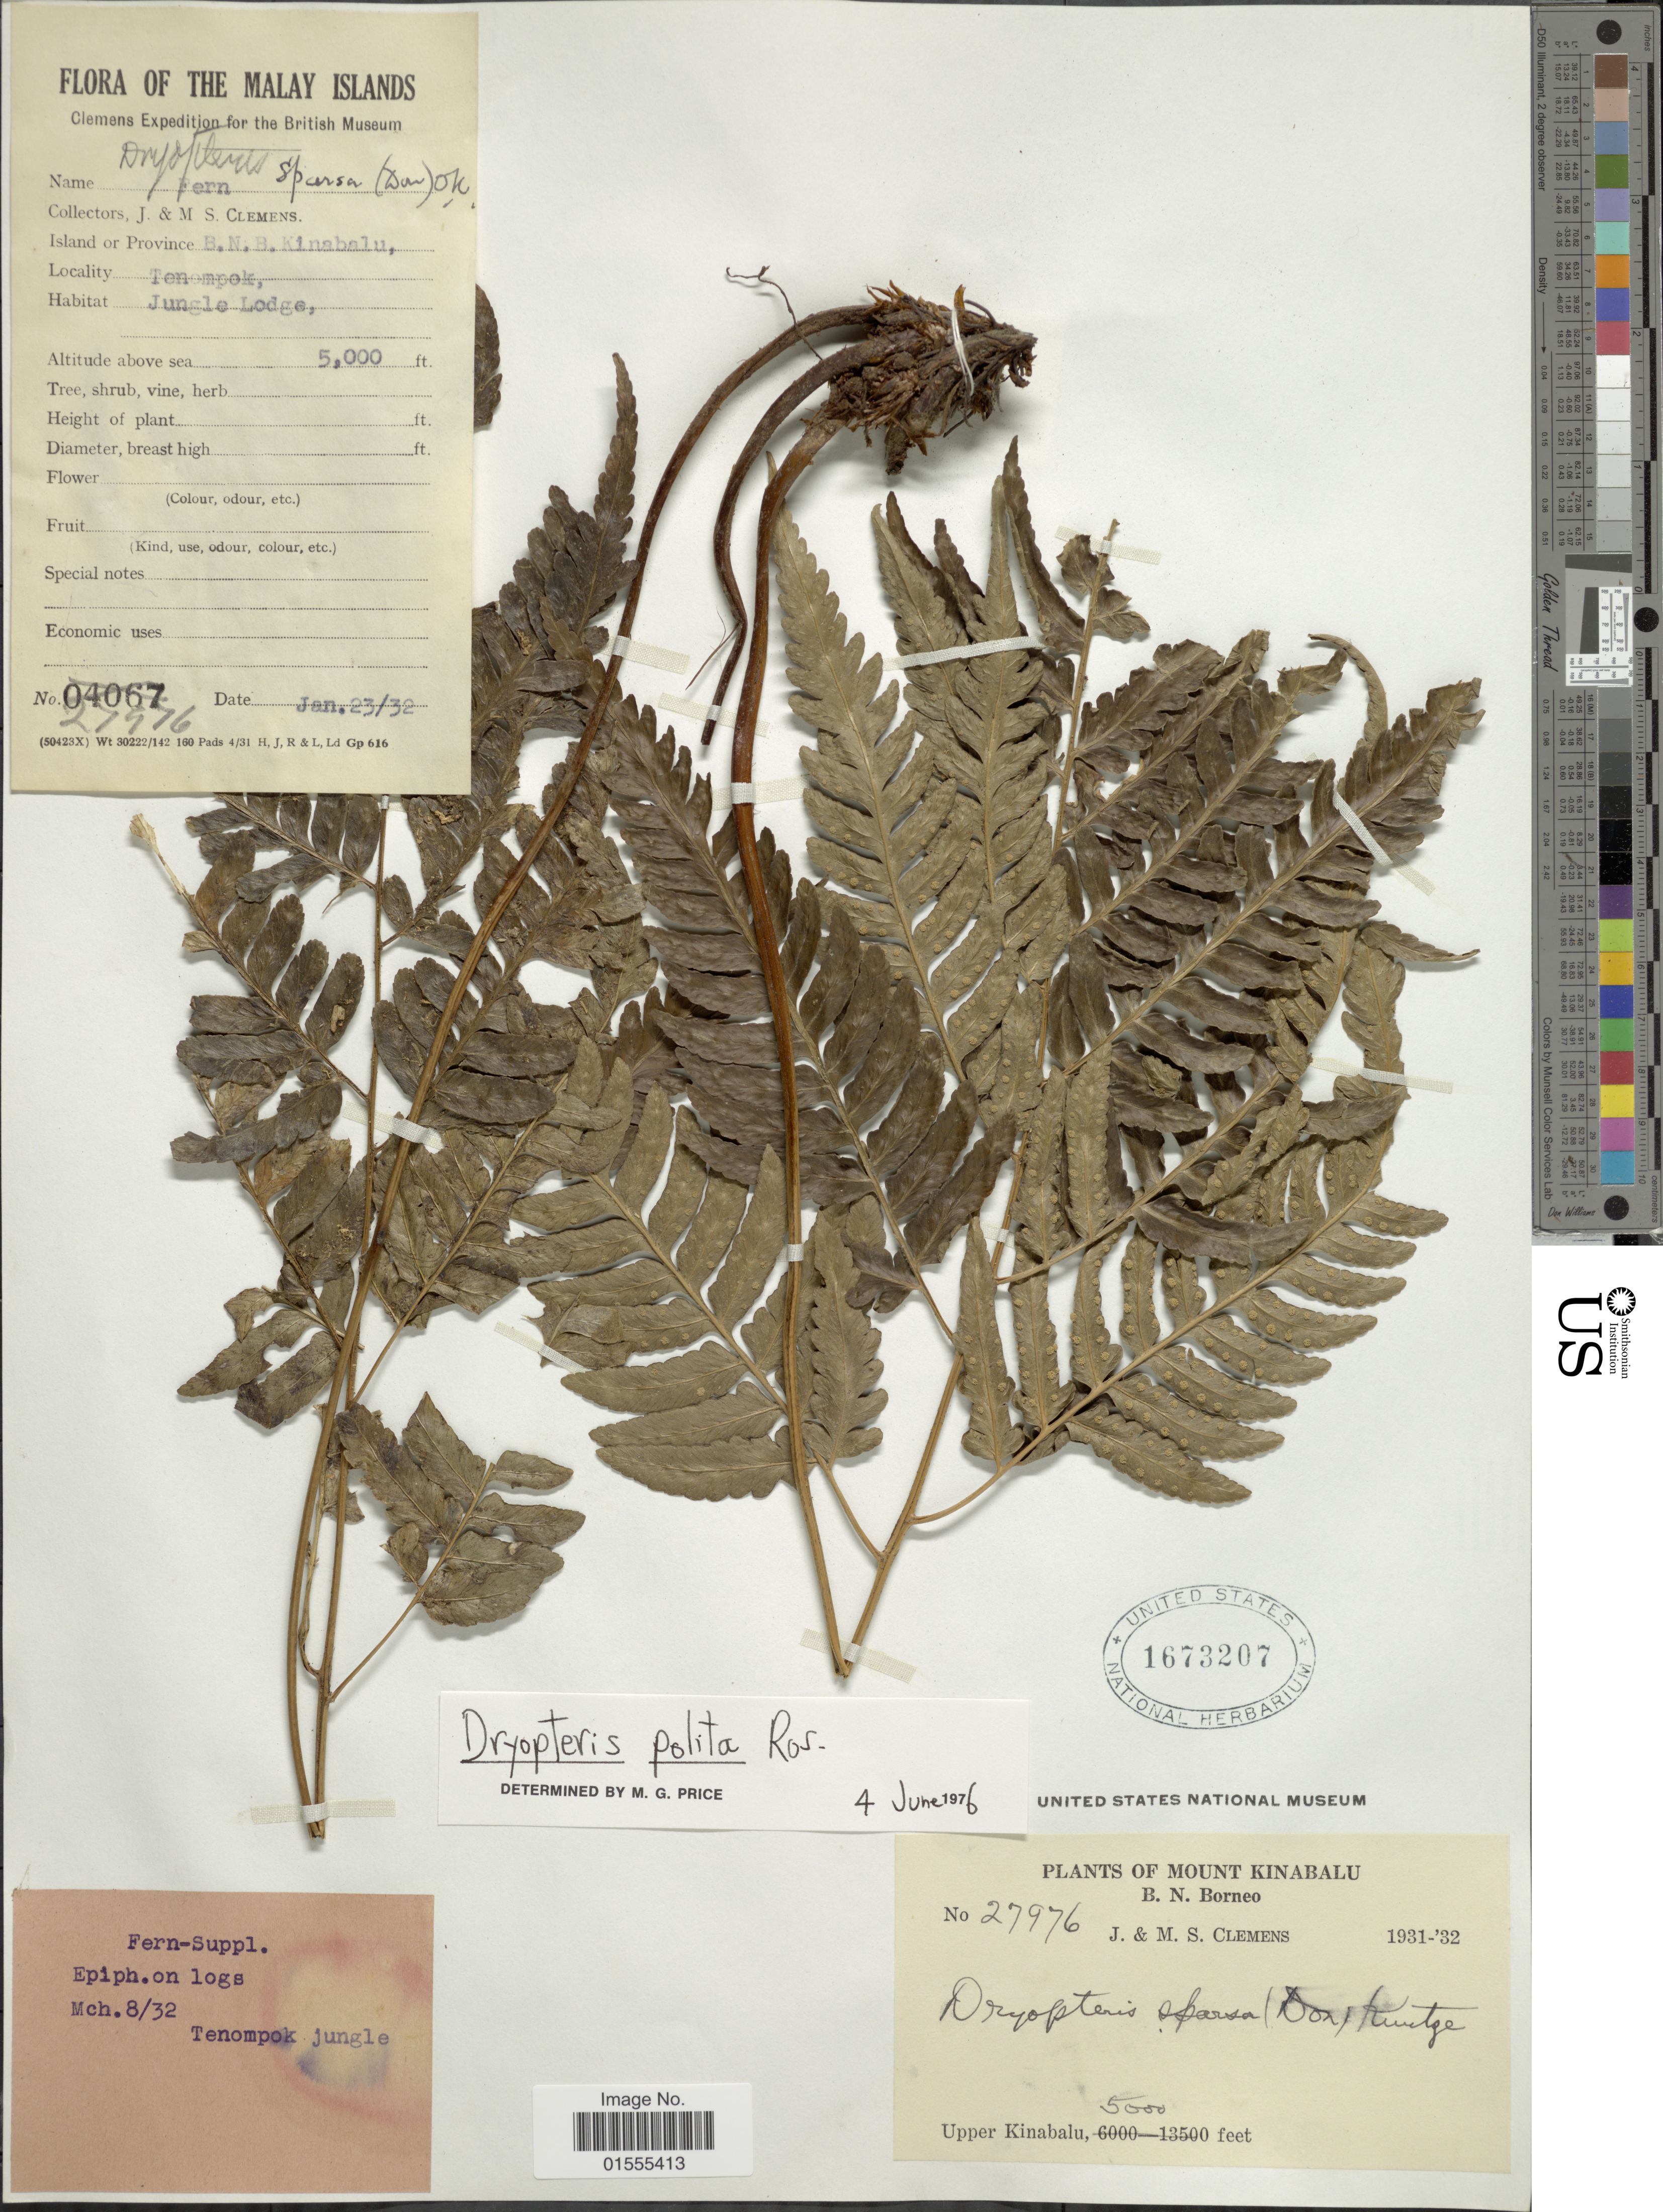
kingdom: Plantae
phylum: Tracheophyta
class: Polypodiopsida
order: Polypodiales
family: Dryopteridaceae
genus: Dryopteris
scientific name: Dryopteris polita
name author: Rosenst.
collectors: J. Clemens & M. S. Clemens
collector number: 27976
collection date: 1932-01-23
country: Malaysia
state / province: Sabah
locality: Mount KInabalu, B.N. Borneo, upper Kinabalu, The Malayan islands, B.N.B. Kinabalu, Tenompok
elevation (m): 1524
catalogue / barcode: US 1673207